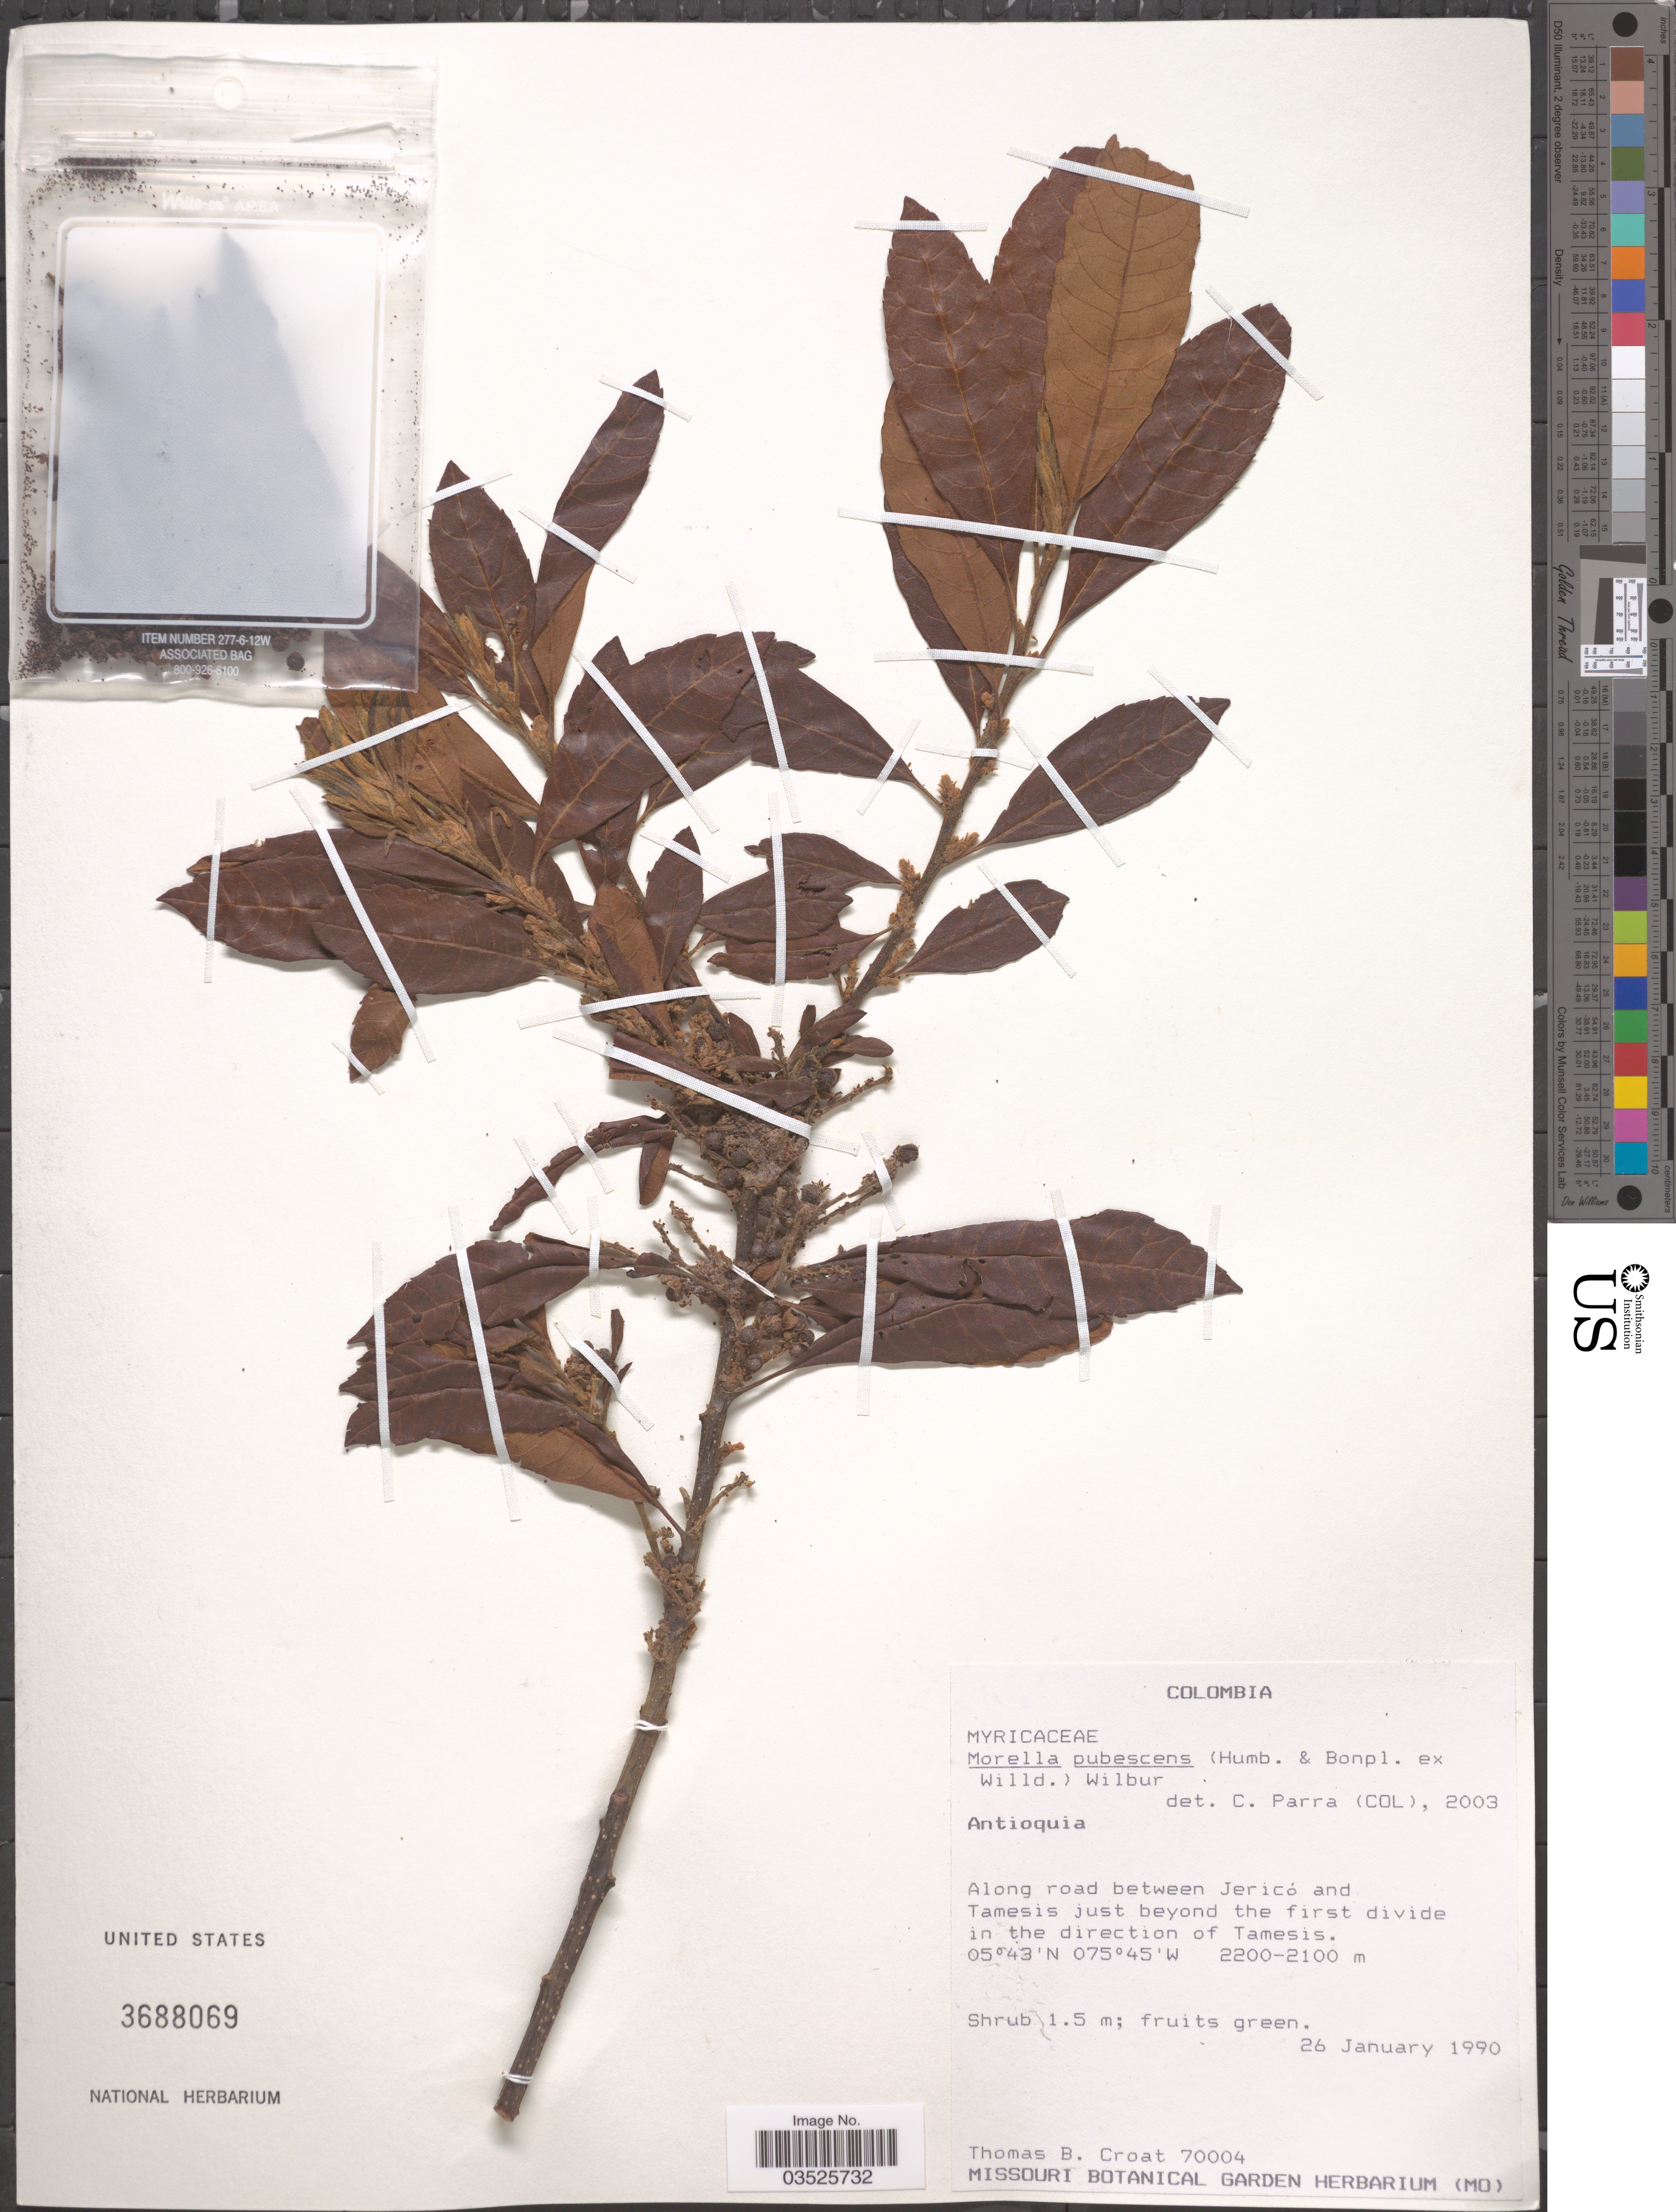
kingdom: Plantae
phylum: Tracheophyta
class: Magnoliopsida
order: Fagales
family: Myricaceae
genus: Morella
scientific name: Morella pubescens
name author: (Humb. & Bonpl. ex Willd.) Wilbur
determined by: Strong, M. T., (US), Smithsonian Institution - National Museum of Natural History (UNITED STATES)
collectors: T. B. Croat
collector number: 70004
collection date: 1990-01-26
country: Colombia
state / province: Antioquia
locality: Along road between Jericó and Tamesis just beyond the first divide in the direction of Tamesis.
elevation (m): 2100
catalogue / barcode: US 3688069